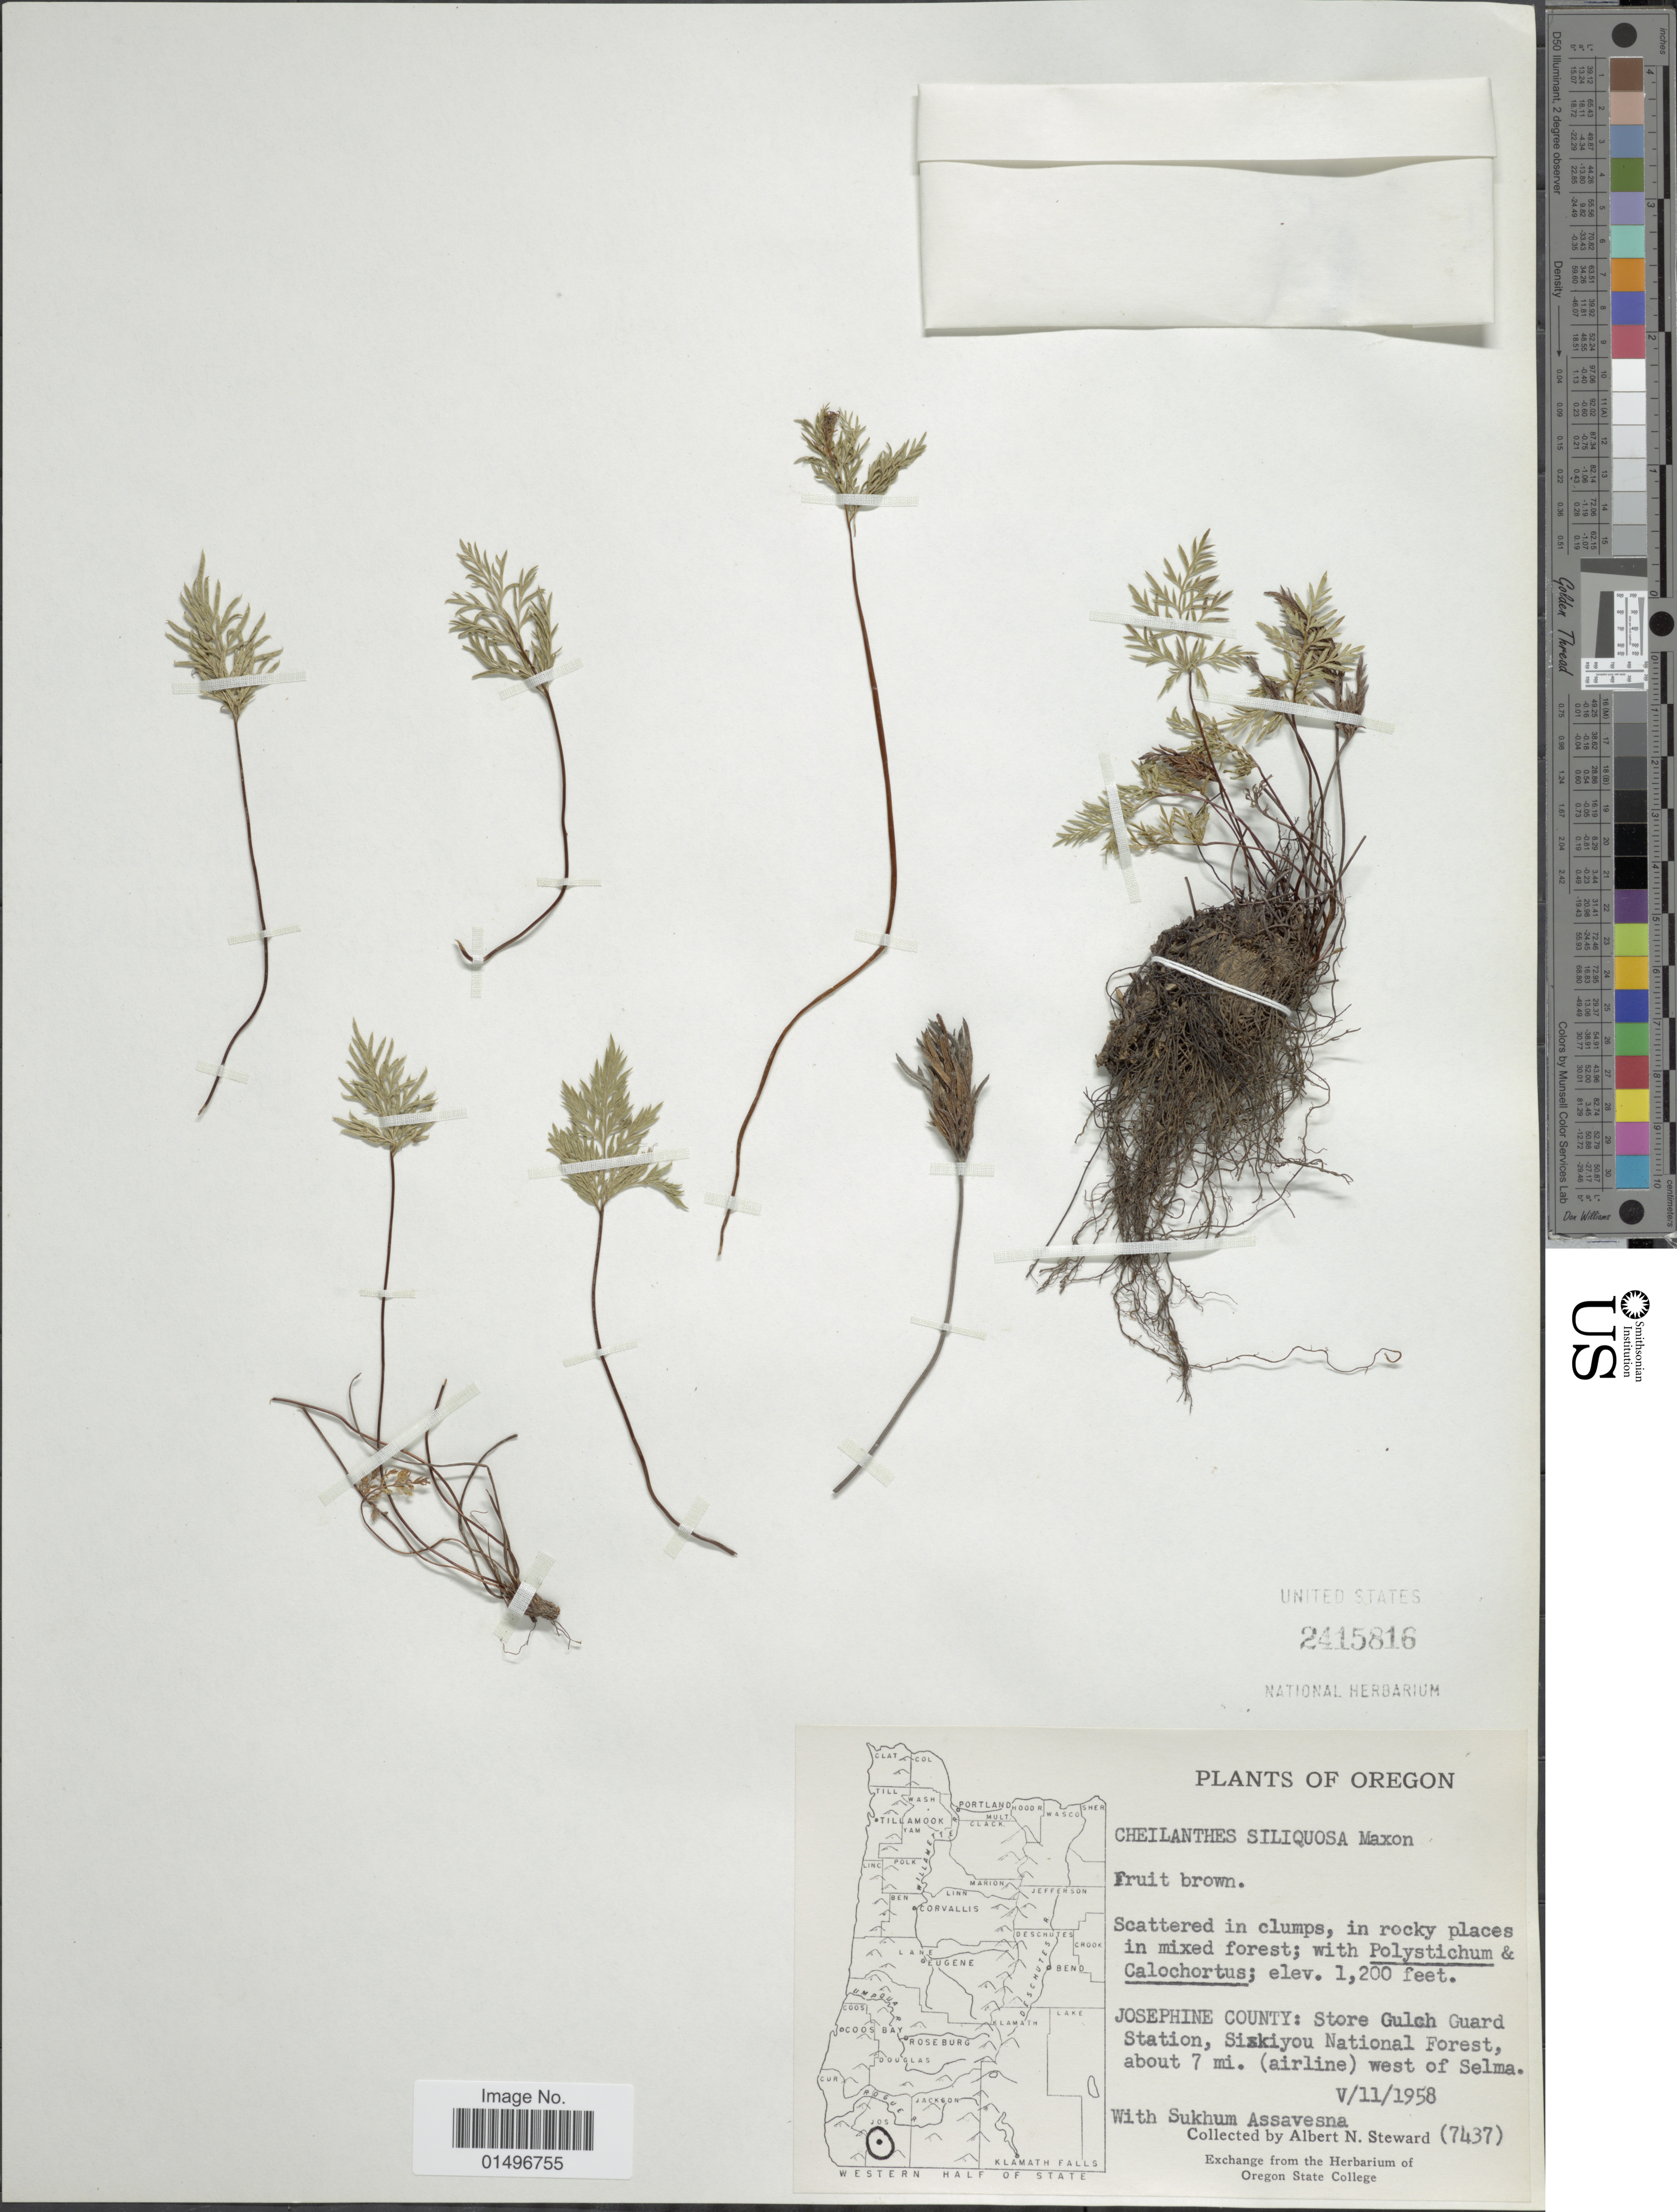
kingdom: Plantae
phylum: Tracheophyta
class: Polypodiopsida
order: Polypodiales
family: Pteridaceae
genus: Aspidotis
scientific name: Aspidotis densa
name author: (Brack.) Lellinger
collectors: A. N. Steward & S. Assavesna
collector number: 7437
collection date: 1958-05-11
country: United States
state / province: Oregon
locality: Oregon, Josephine County: Store Gulch Guard Station, Sixkiyou National Forest, about 7 mi. (airline) west of Selma.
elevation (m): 366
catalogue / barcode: US 2415816